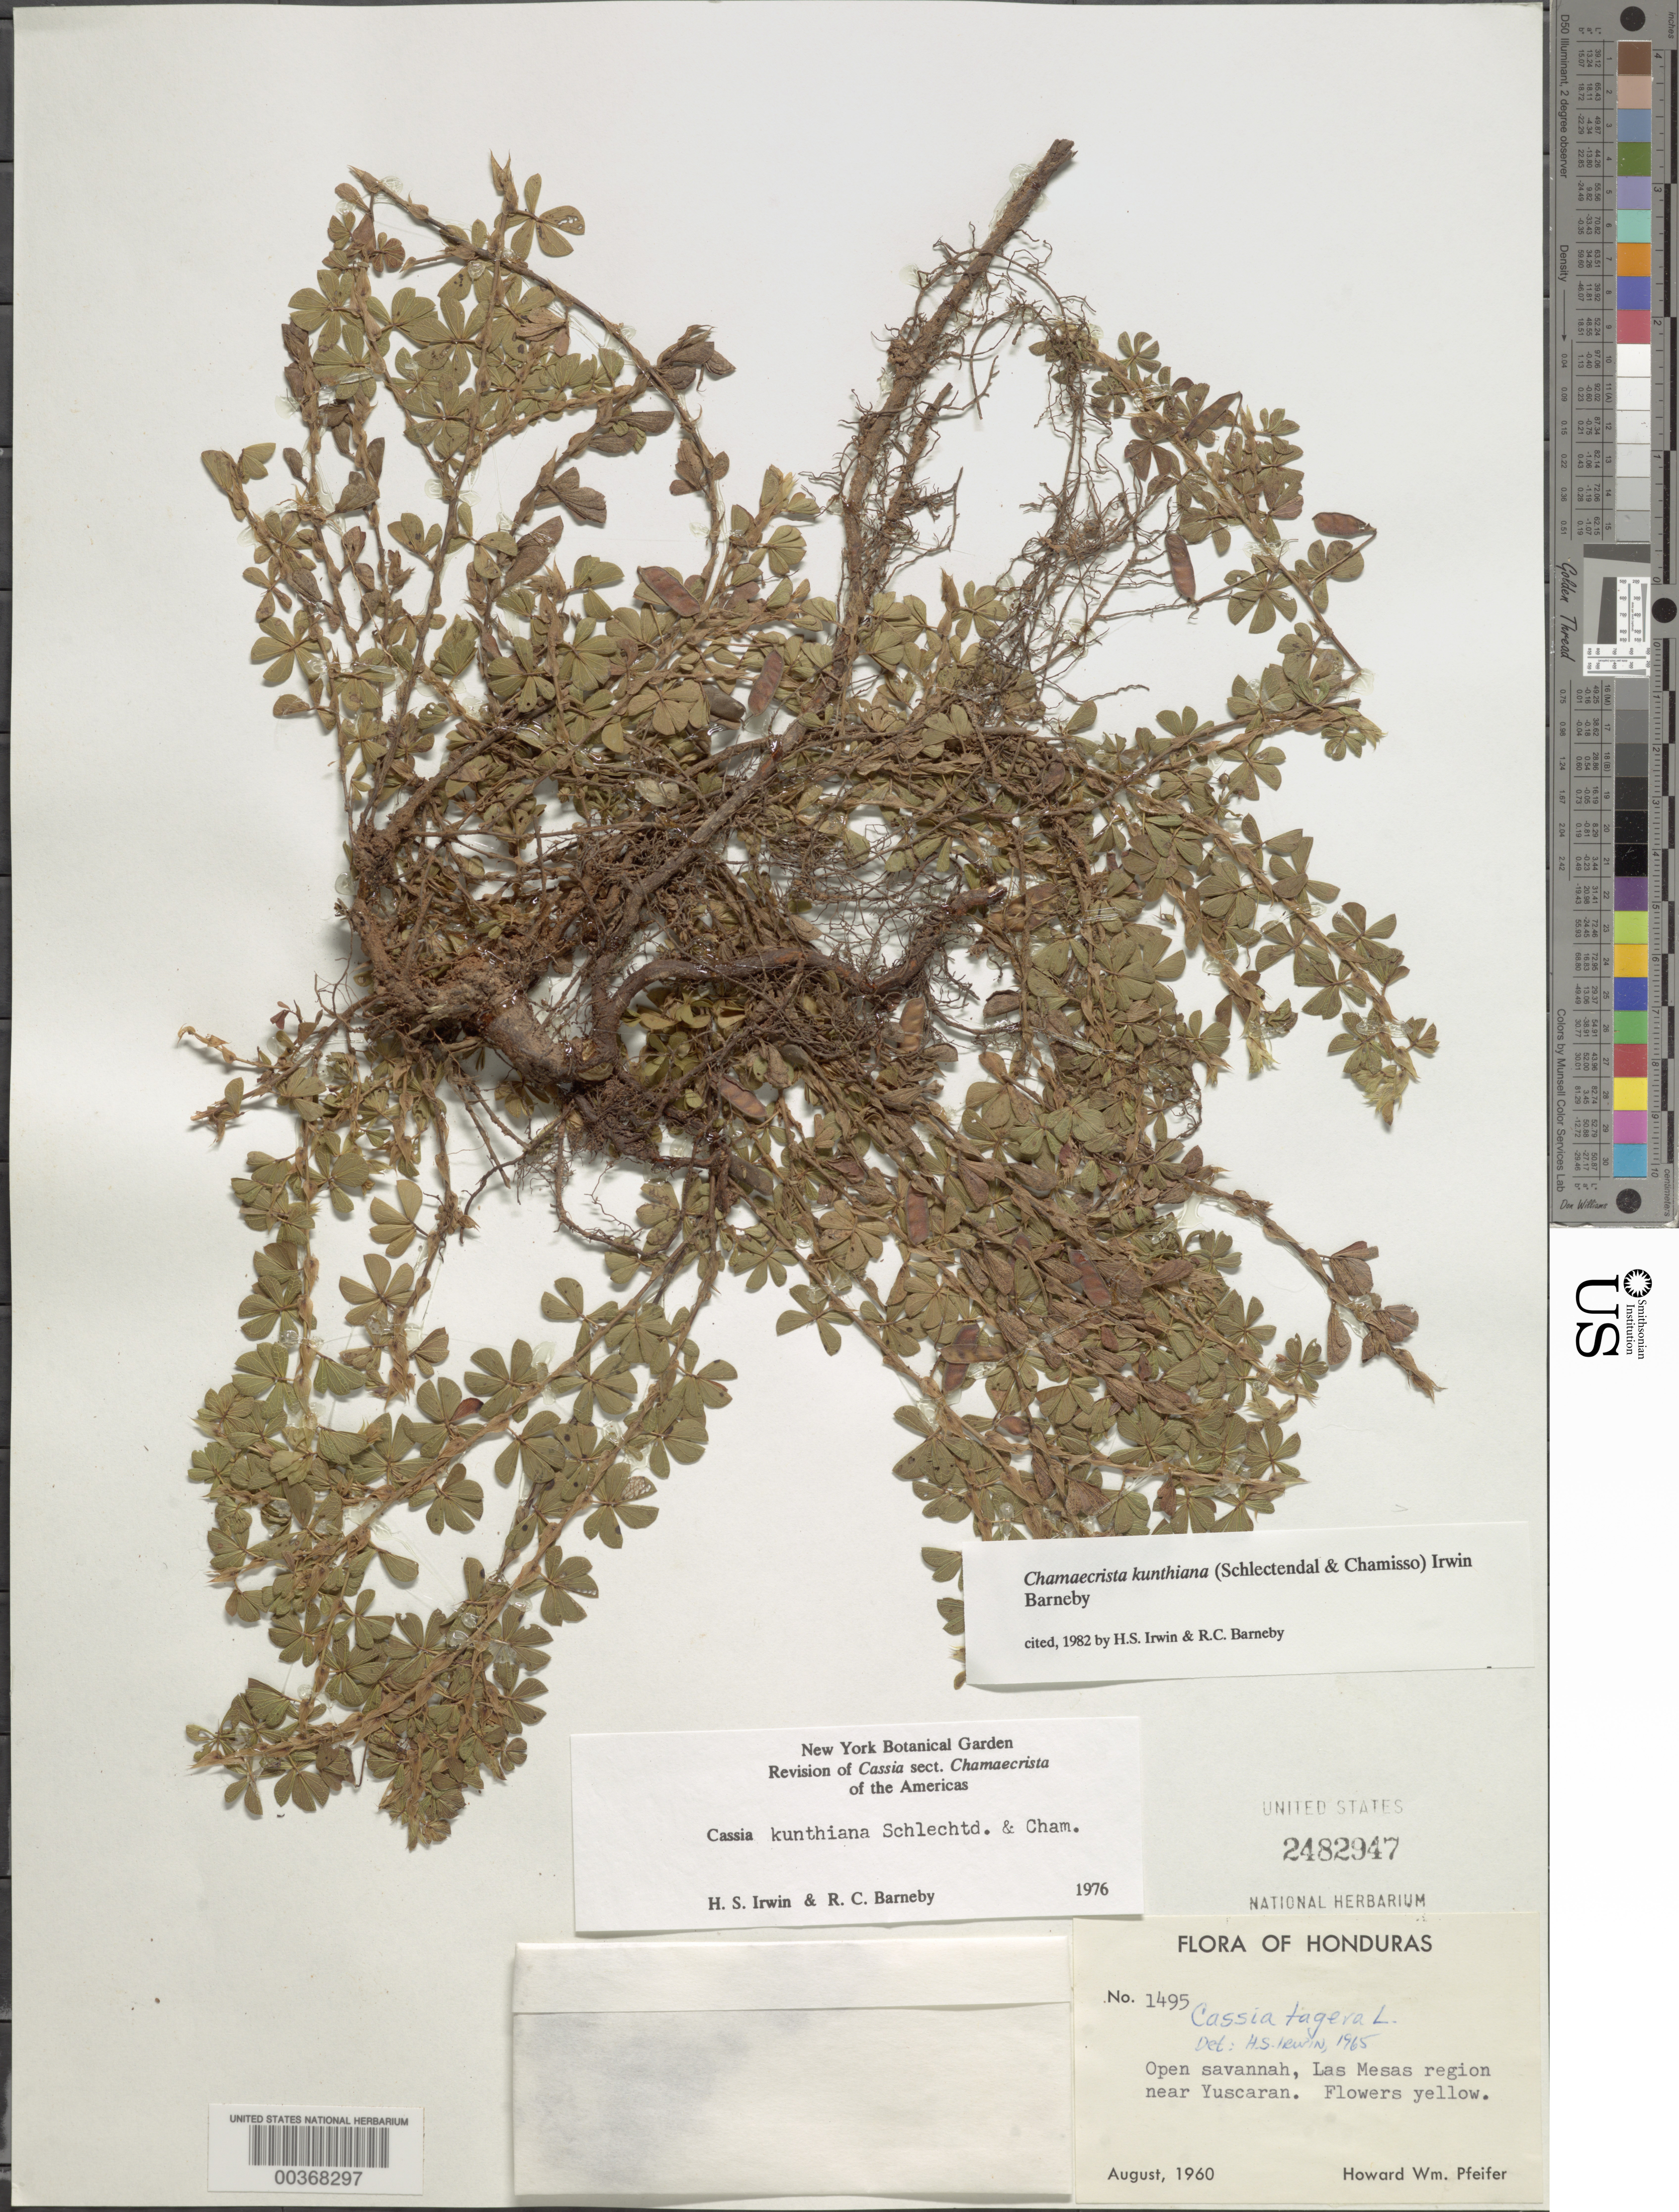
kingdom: Plantae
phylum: Tracheophyta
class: Magnoliopsida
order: Fabales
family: Fabaceae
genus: Chamaecrista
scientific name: Chamaecrista kunthiana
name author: (Schltdl. & Cham.) H.S. Irwin & Barneby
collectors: H. W. Pfeifer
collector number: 1495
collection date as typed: Aug 1960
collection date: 1960-08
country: Honduras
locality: Las Mesas region near Yuscaran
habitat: Open savanna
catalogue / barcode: US 2482947